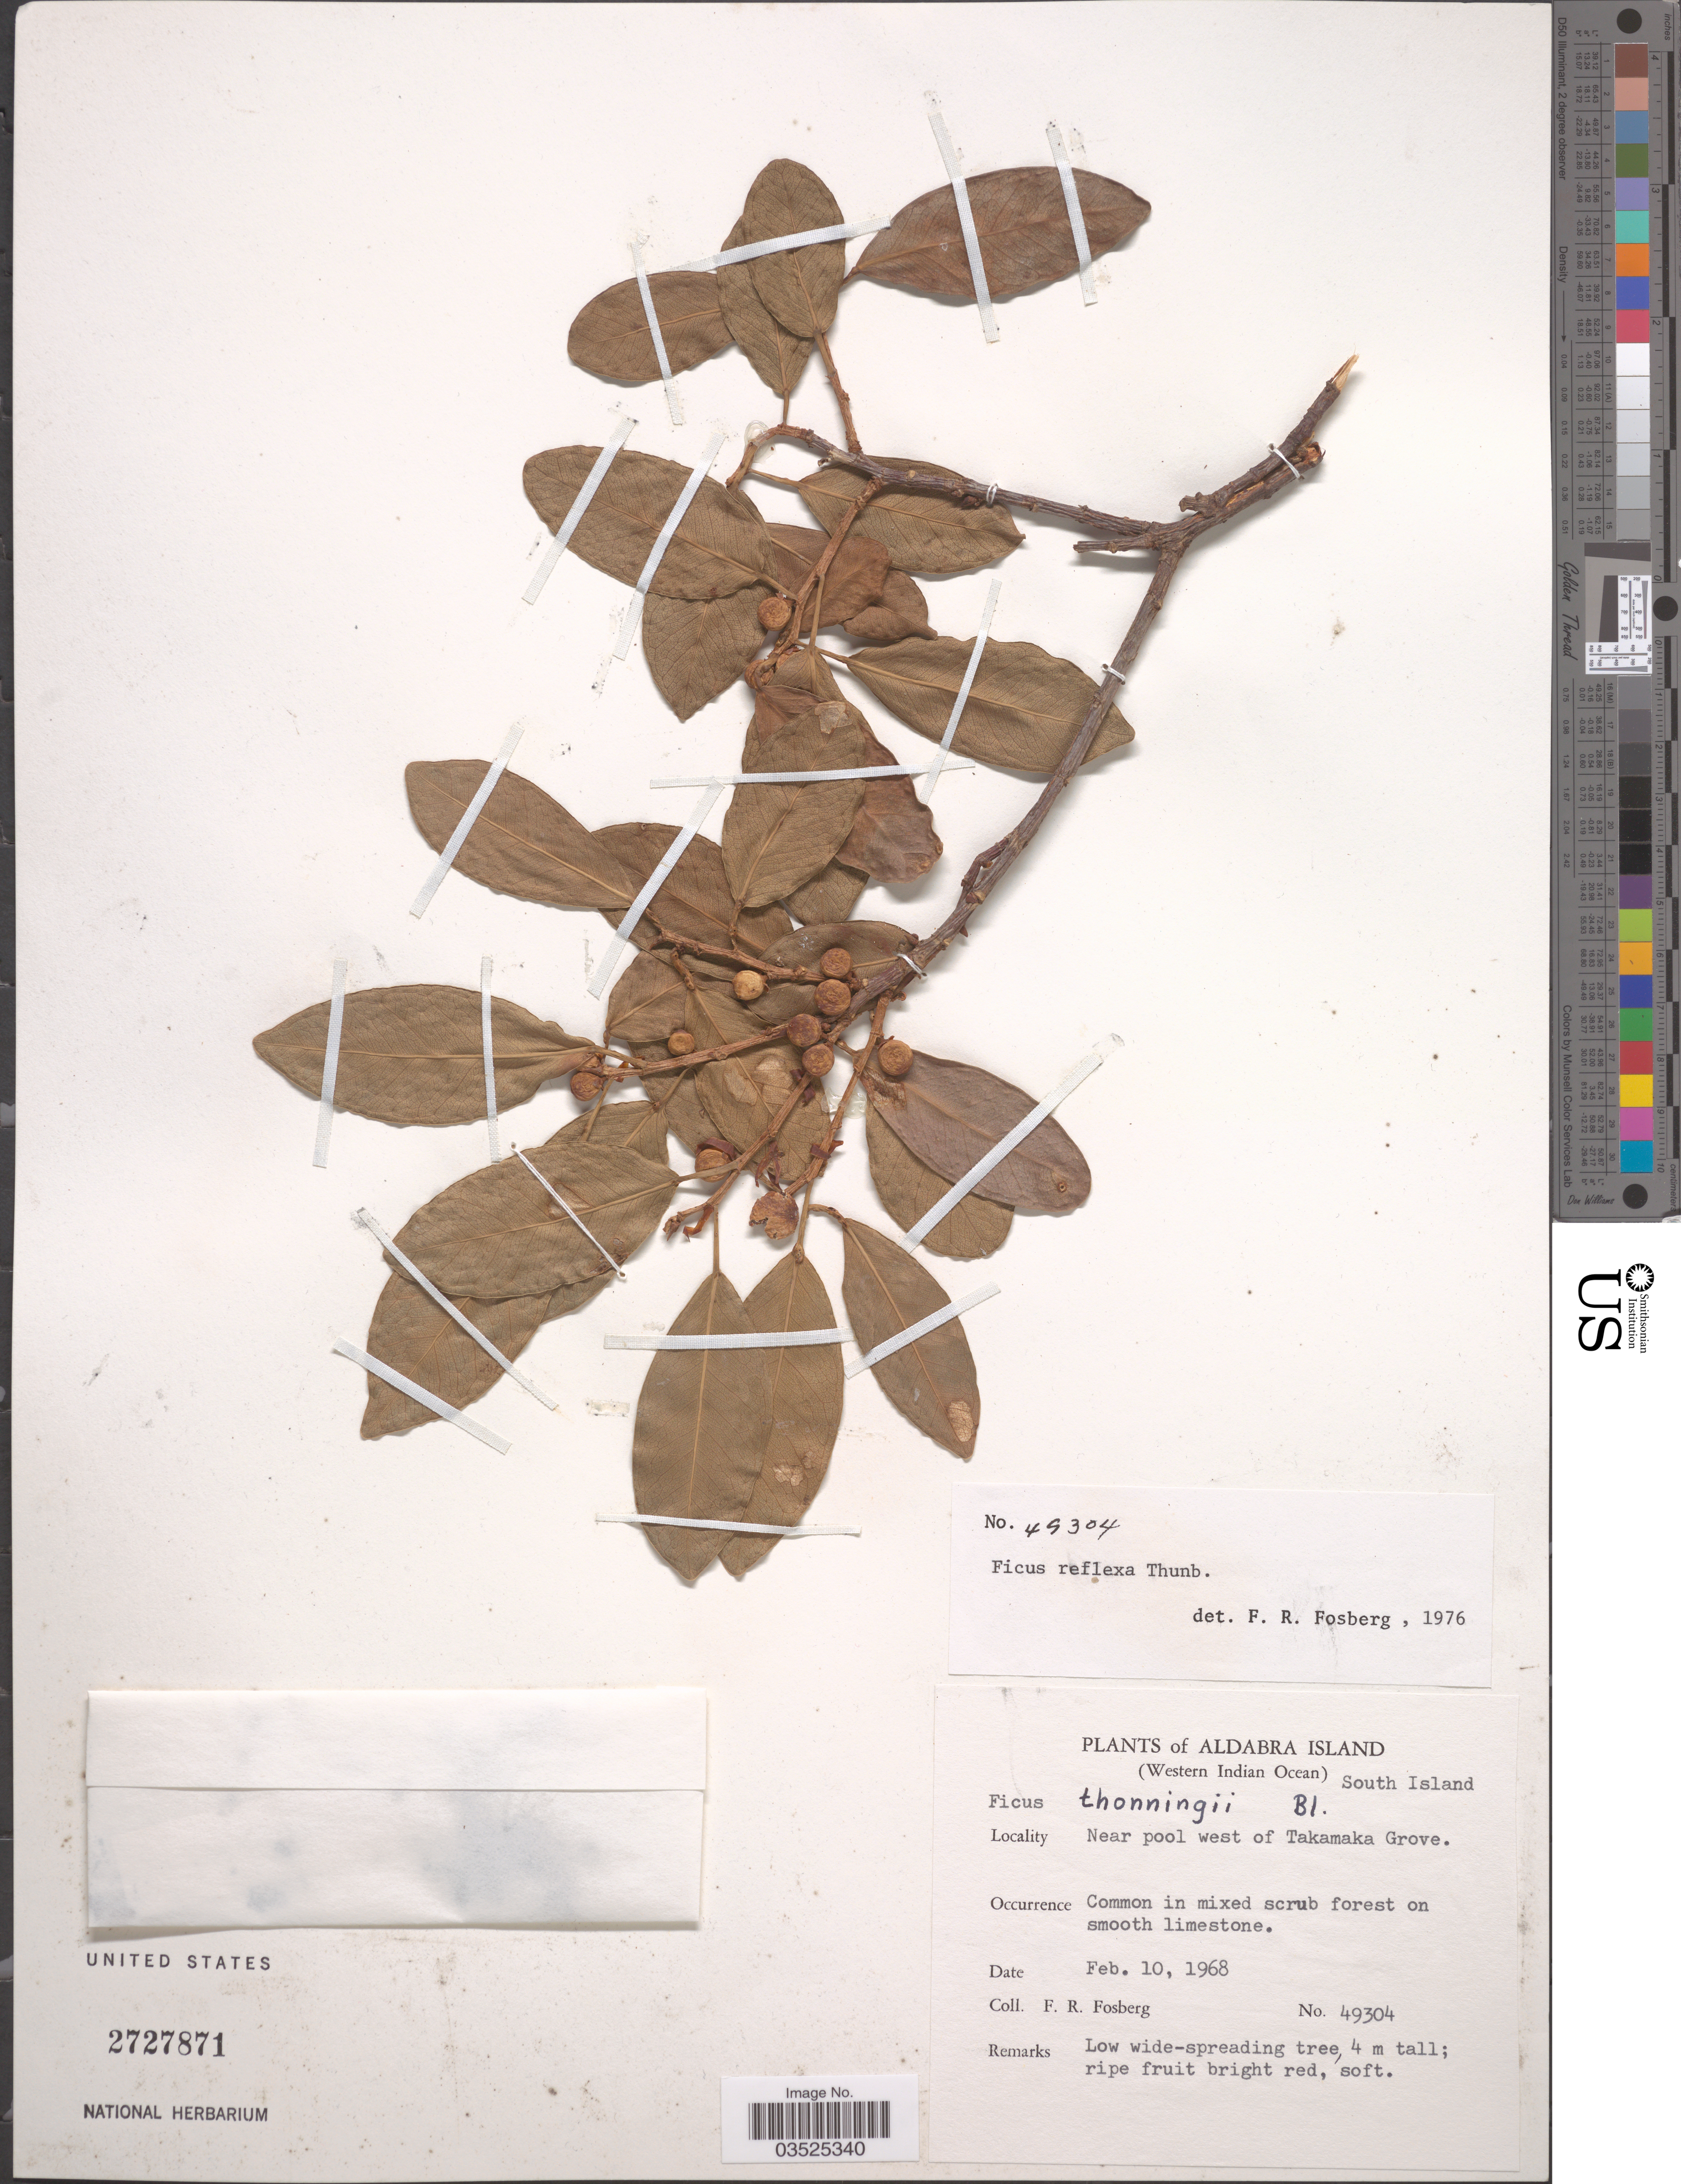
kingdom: Plantae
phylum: Tracheophyta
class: Magnoliopsida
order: Rosales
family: Moraceae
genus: Ficus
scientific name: Ficus reflexa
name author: Thunb.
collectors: F. R. Fosberg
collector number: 49304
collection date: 1968-02-10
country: Seychelles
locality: Aldabra Island (Western Indian Ocean) South Island. Near pool west of Takamaka Grove.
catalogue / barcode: US 2727871